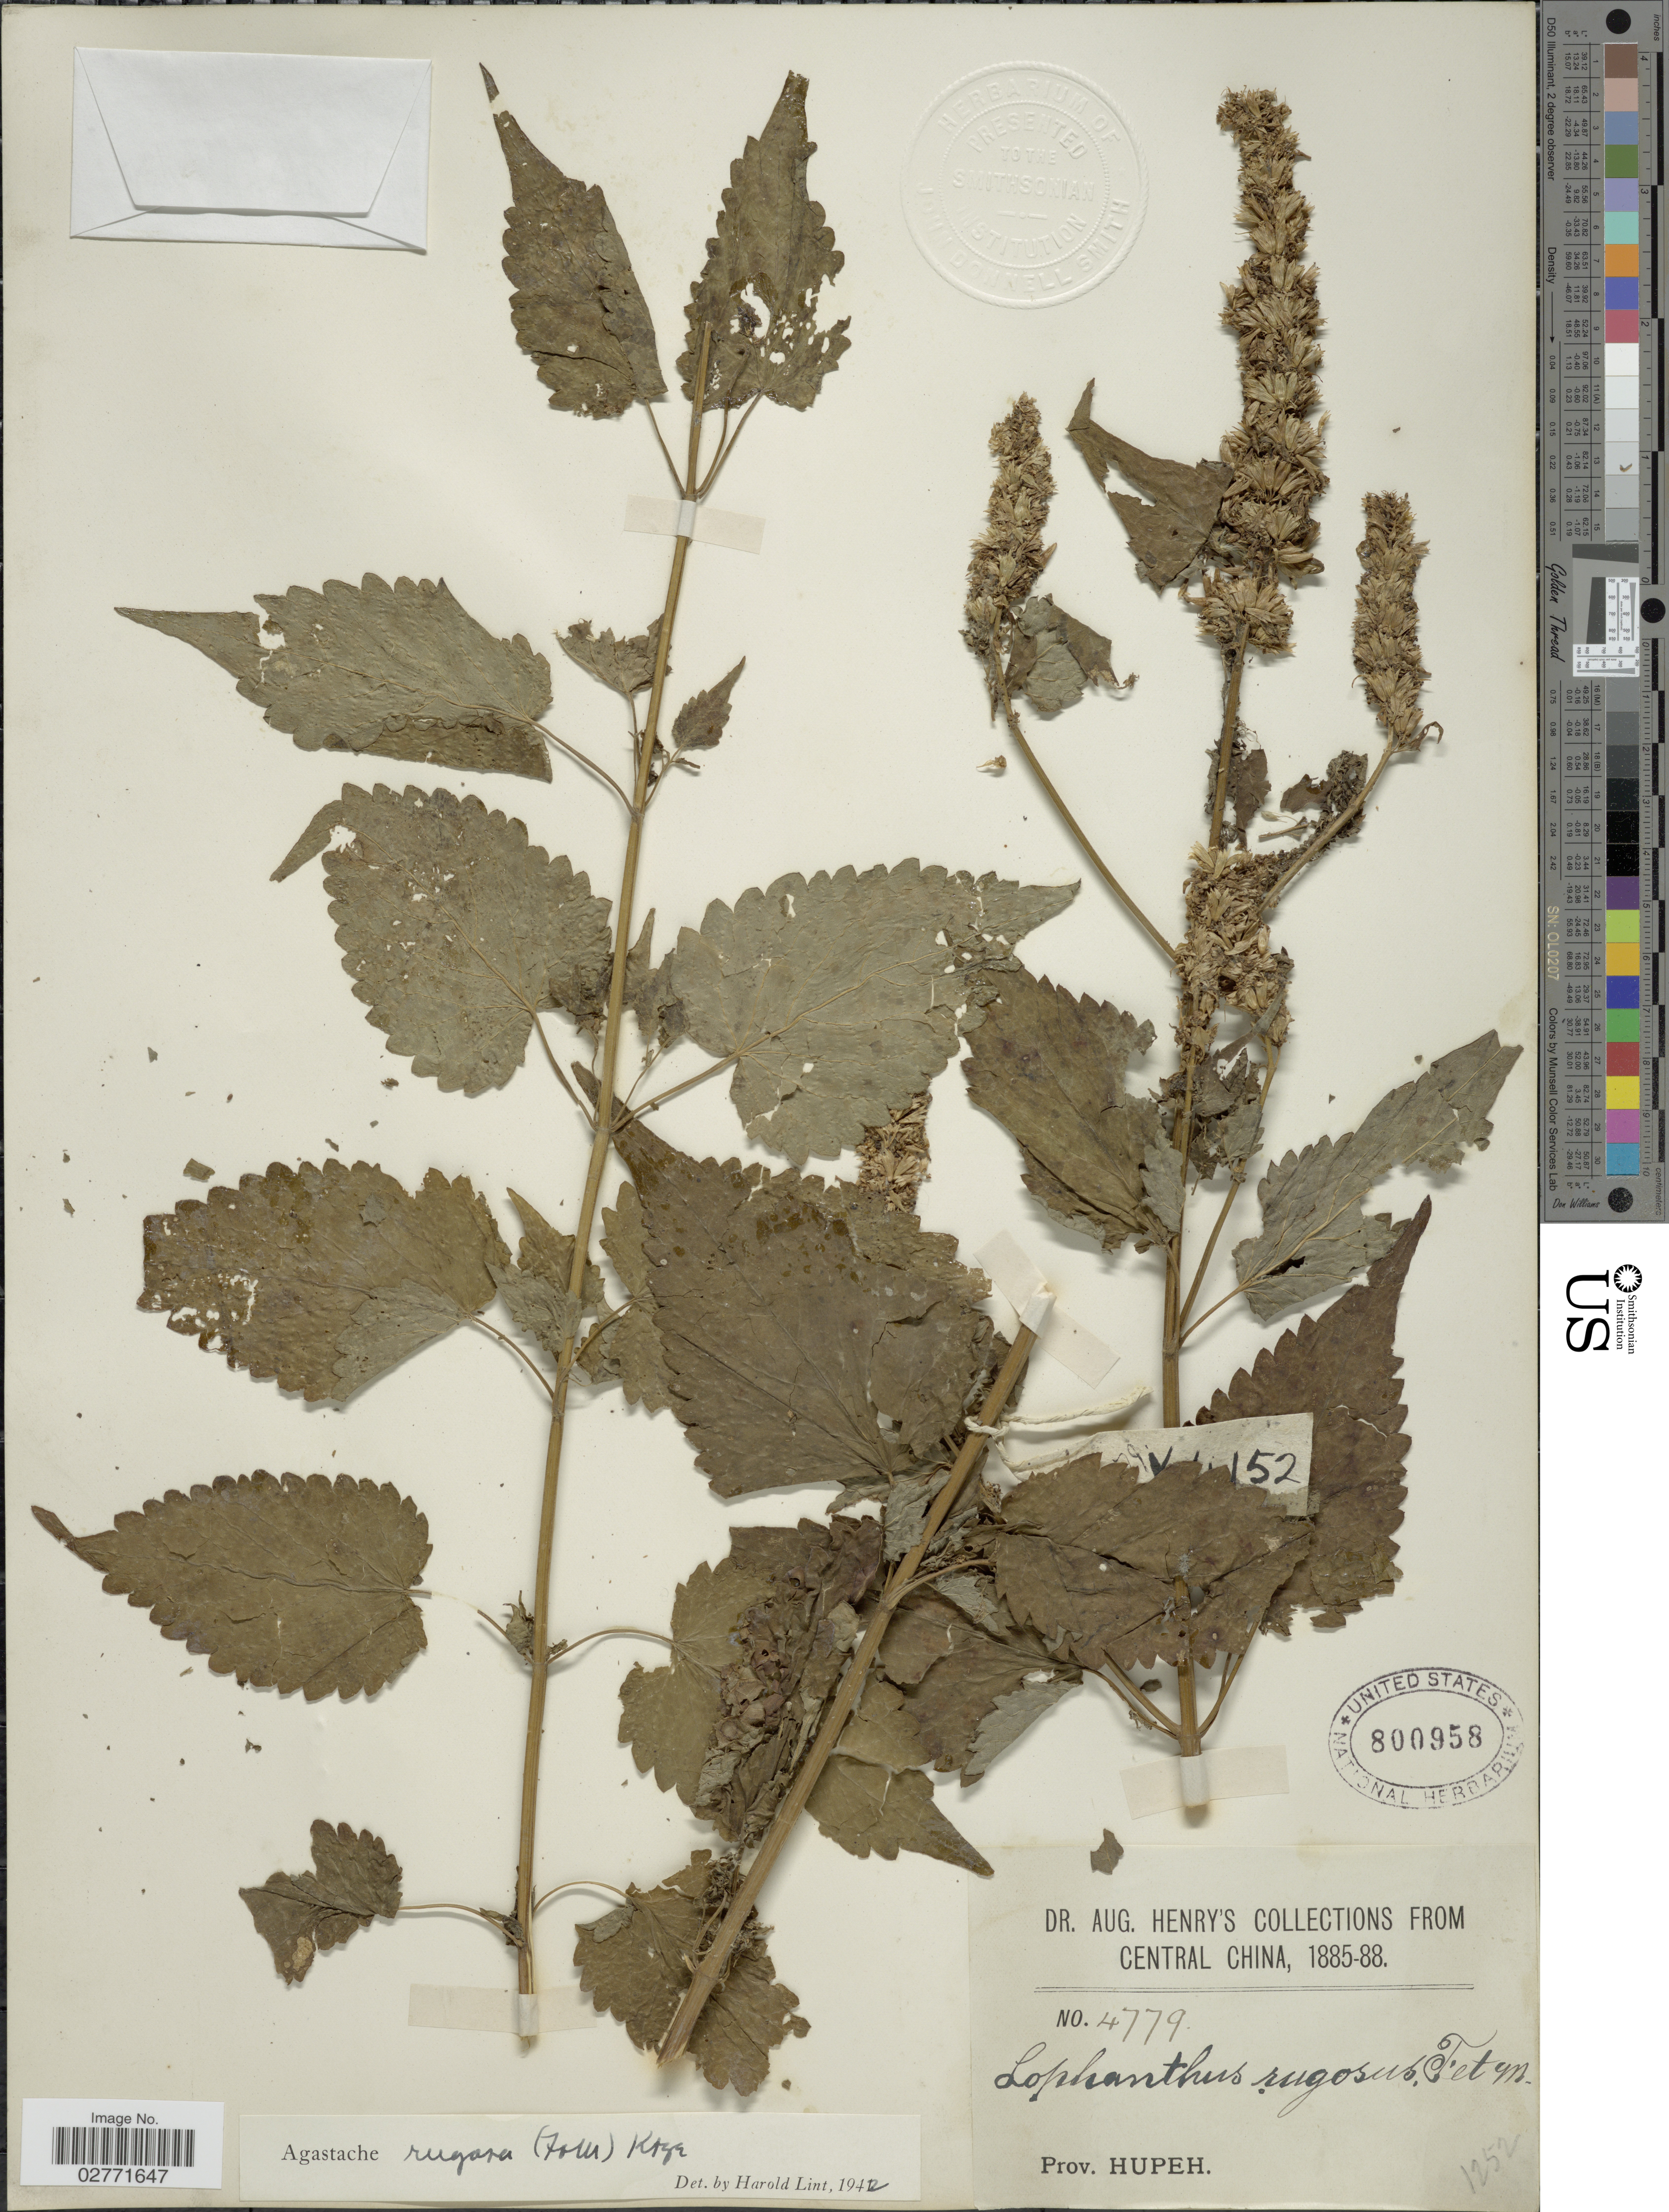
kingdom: Plantae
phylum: Tracheophyta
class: Magnoliopsida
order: Lamiales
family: Lamiaceae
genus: Agastache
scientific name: Agastache rugosa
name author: (Fisch. & C.A. Mey.) Kuntze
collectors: A. Henry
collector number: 4779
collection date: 1885/1888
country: China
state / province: Hubei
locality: Central China, Prov. Hupeh.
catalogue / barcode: US 800958